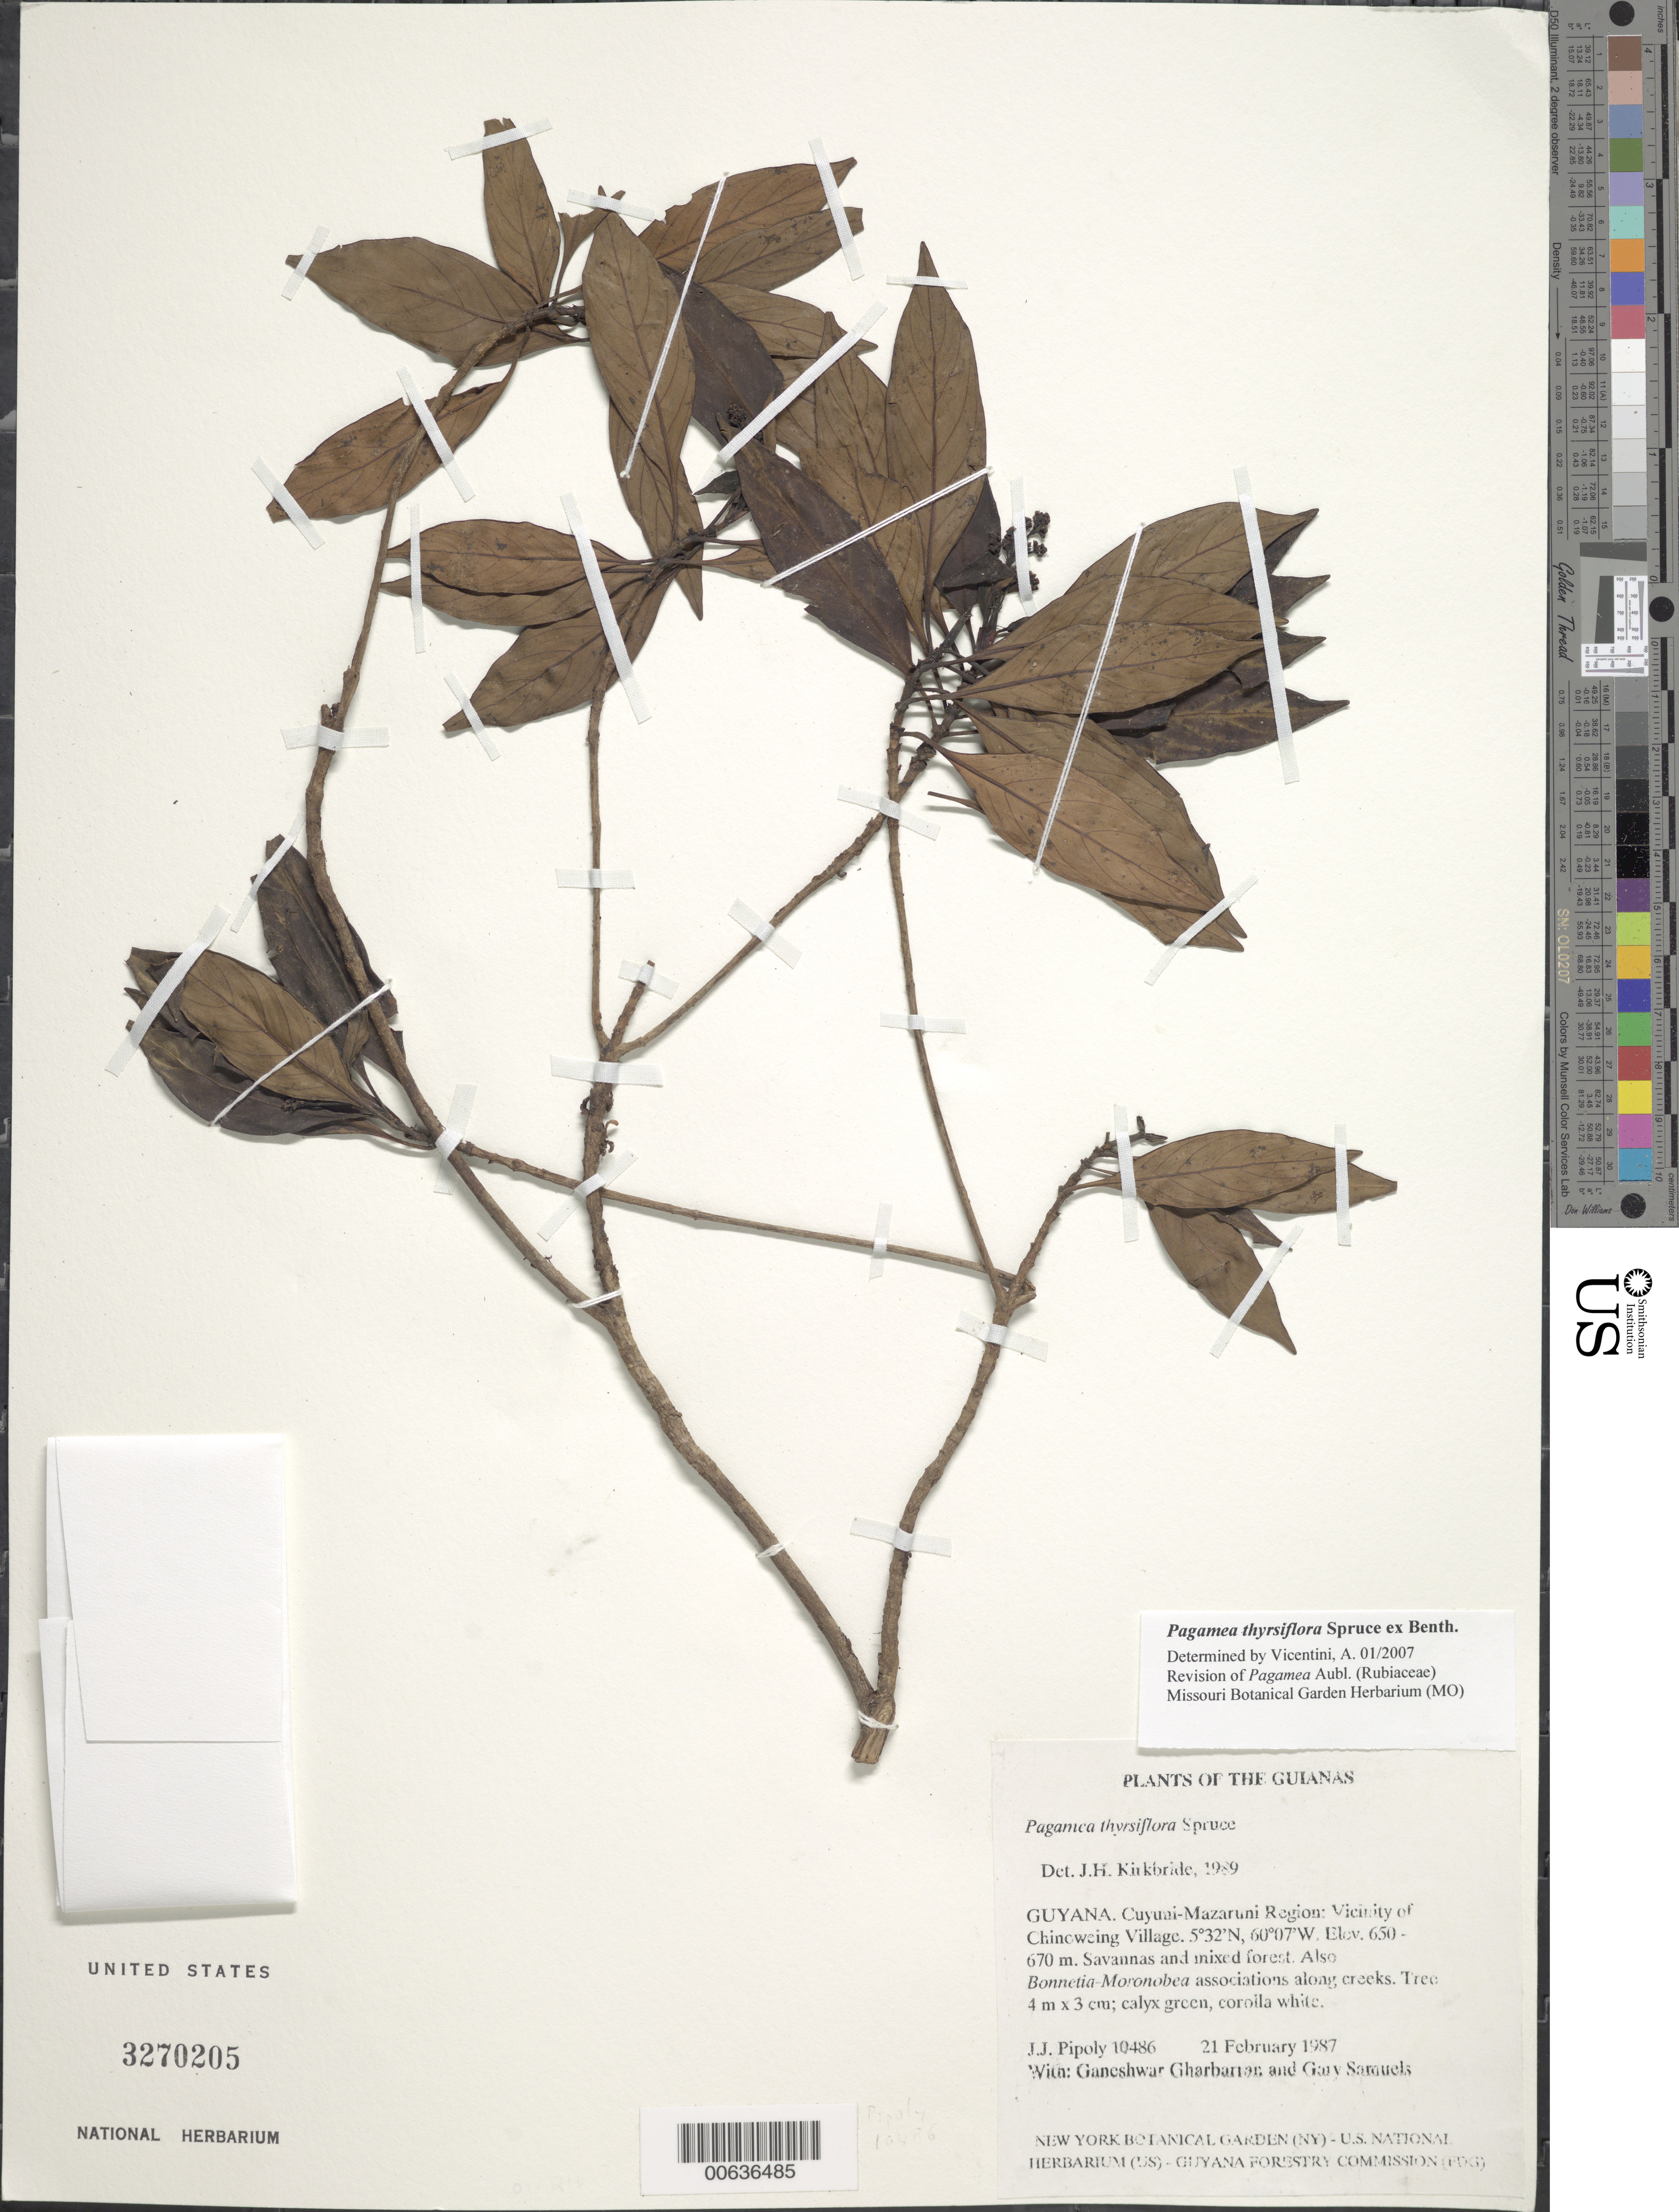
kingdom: Plantae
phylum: Tracheophyta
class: Magnoliopsida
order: Gentianales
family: Rubiaceae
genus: Pagamea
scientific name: Pagamea thyrsiflora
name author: Spruce ex Benth.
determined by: Kirkbride, J. H.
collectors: J. J. Pipoly, G. Gharbarran & G. Samuels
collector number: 10486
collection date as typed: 21 February 1987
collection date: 1987-02-21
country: Guyana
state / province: Cuyuni-Mazaruni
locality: Vicinity of Chinoweing Village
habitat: Savannas and mixed forest. Also Bonnetia-Moronobea associations along creeks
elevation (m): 650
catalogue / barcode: US 3270205